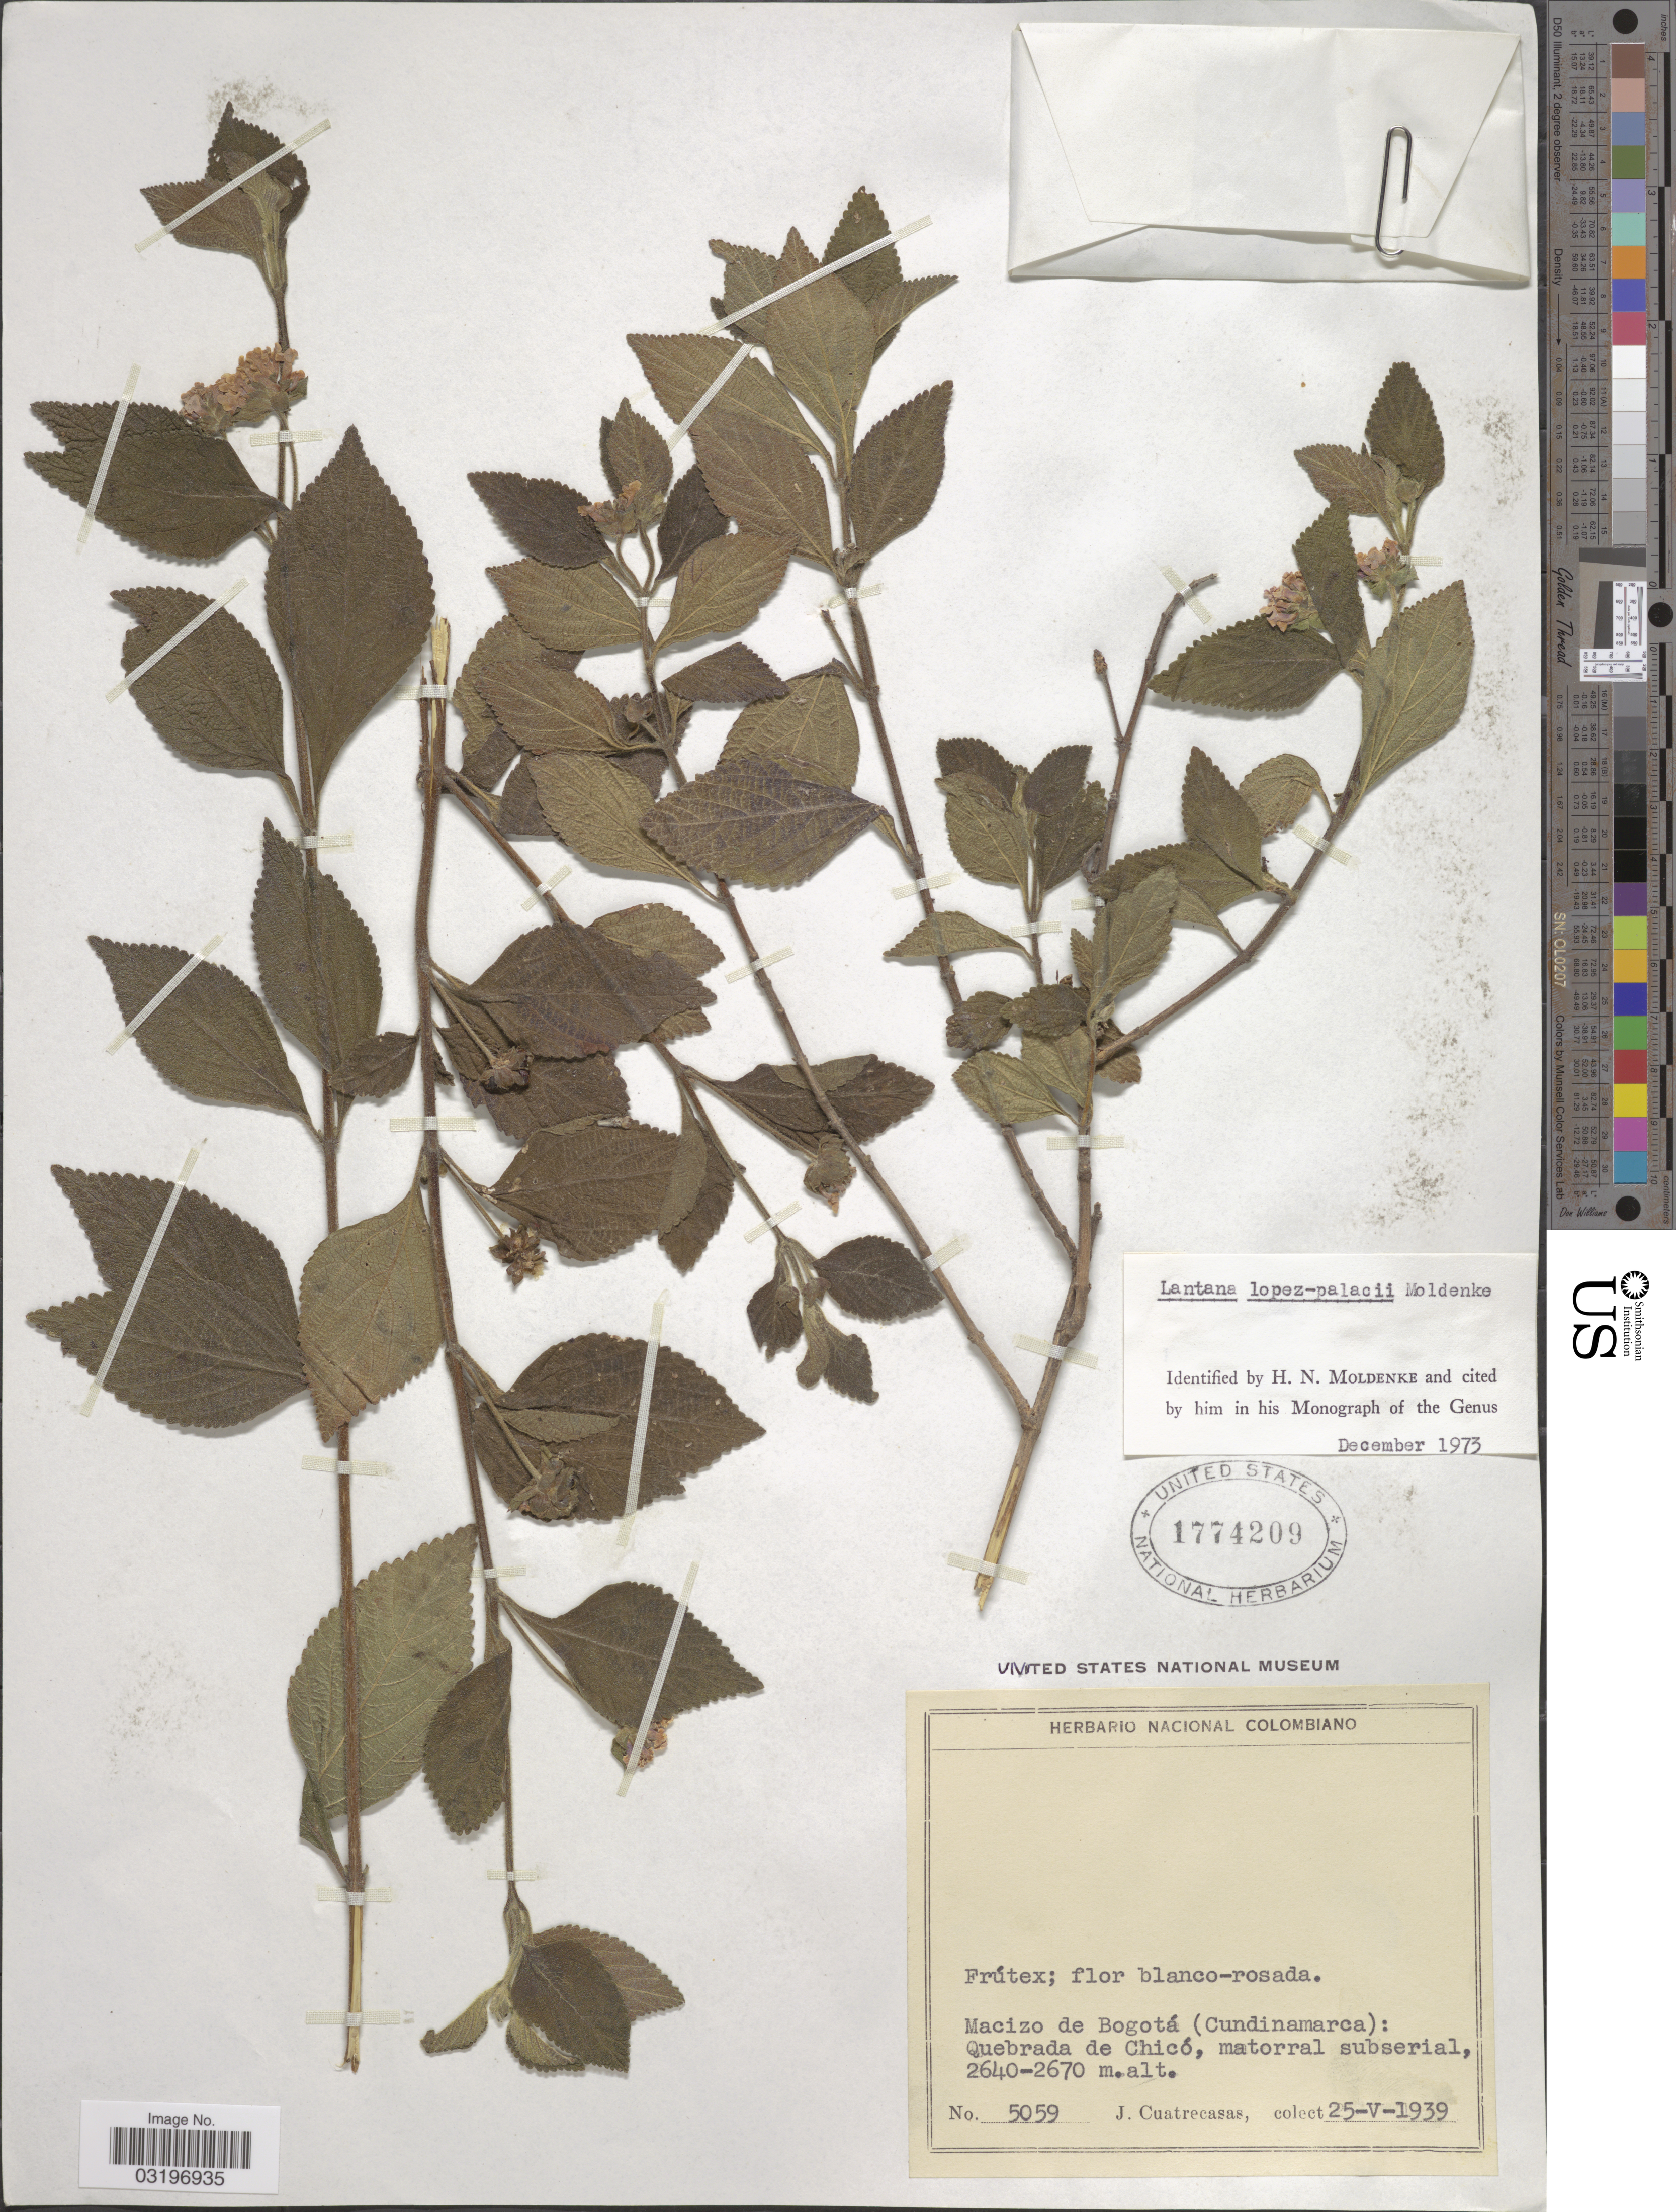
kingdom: Plantae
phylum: Tracheophyta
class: Magnoliopsida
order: Lamiales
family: Verbenaceae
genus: Lantana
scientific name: Lantana lopez-palacii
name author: Moldenke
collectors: J. Cuatrecasas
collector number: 5059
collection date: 1939-05-25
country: Colombia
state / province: Cundinamarca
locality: Macizo de Bogotá. Quebrada de Chicó.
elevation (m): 2640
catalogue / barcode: US 1774209